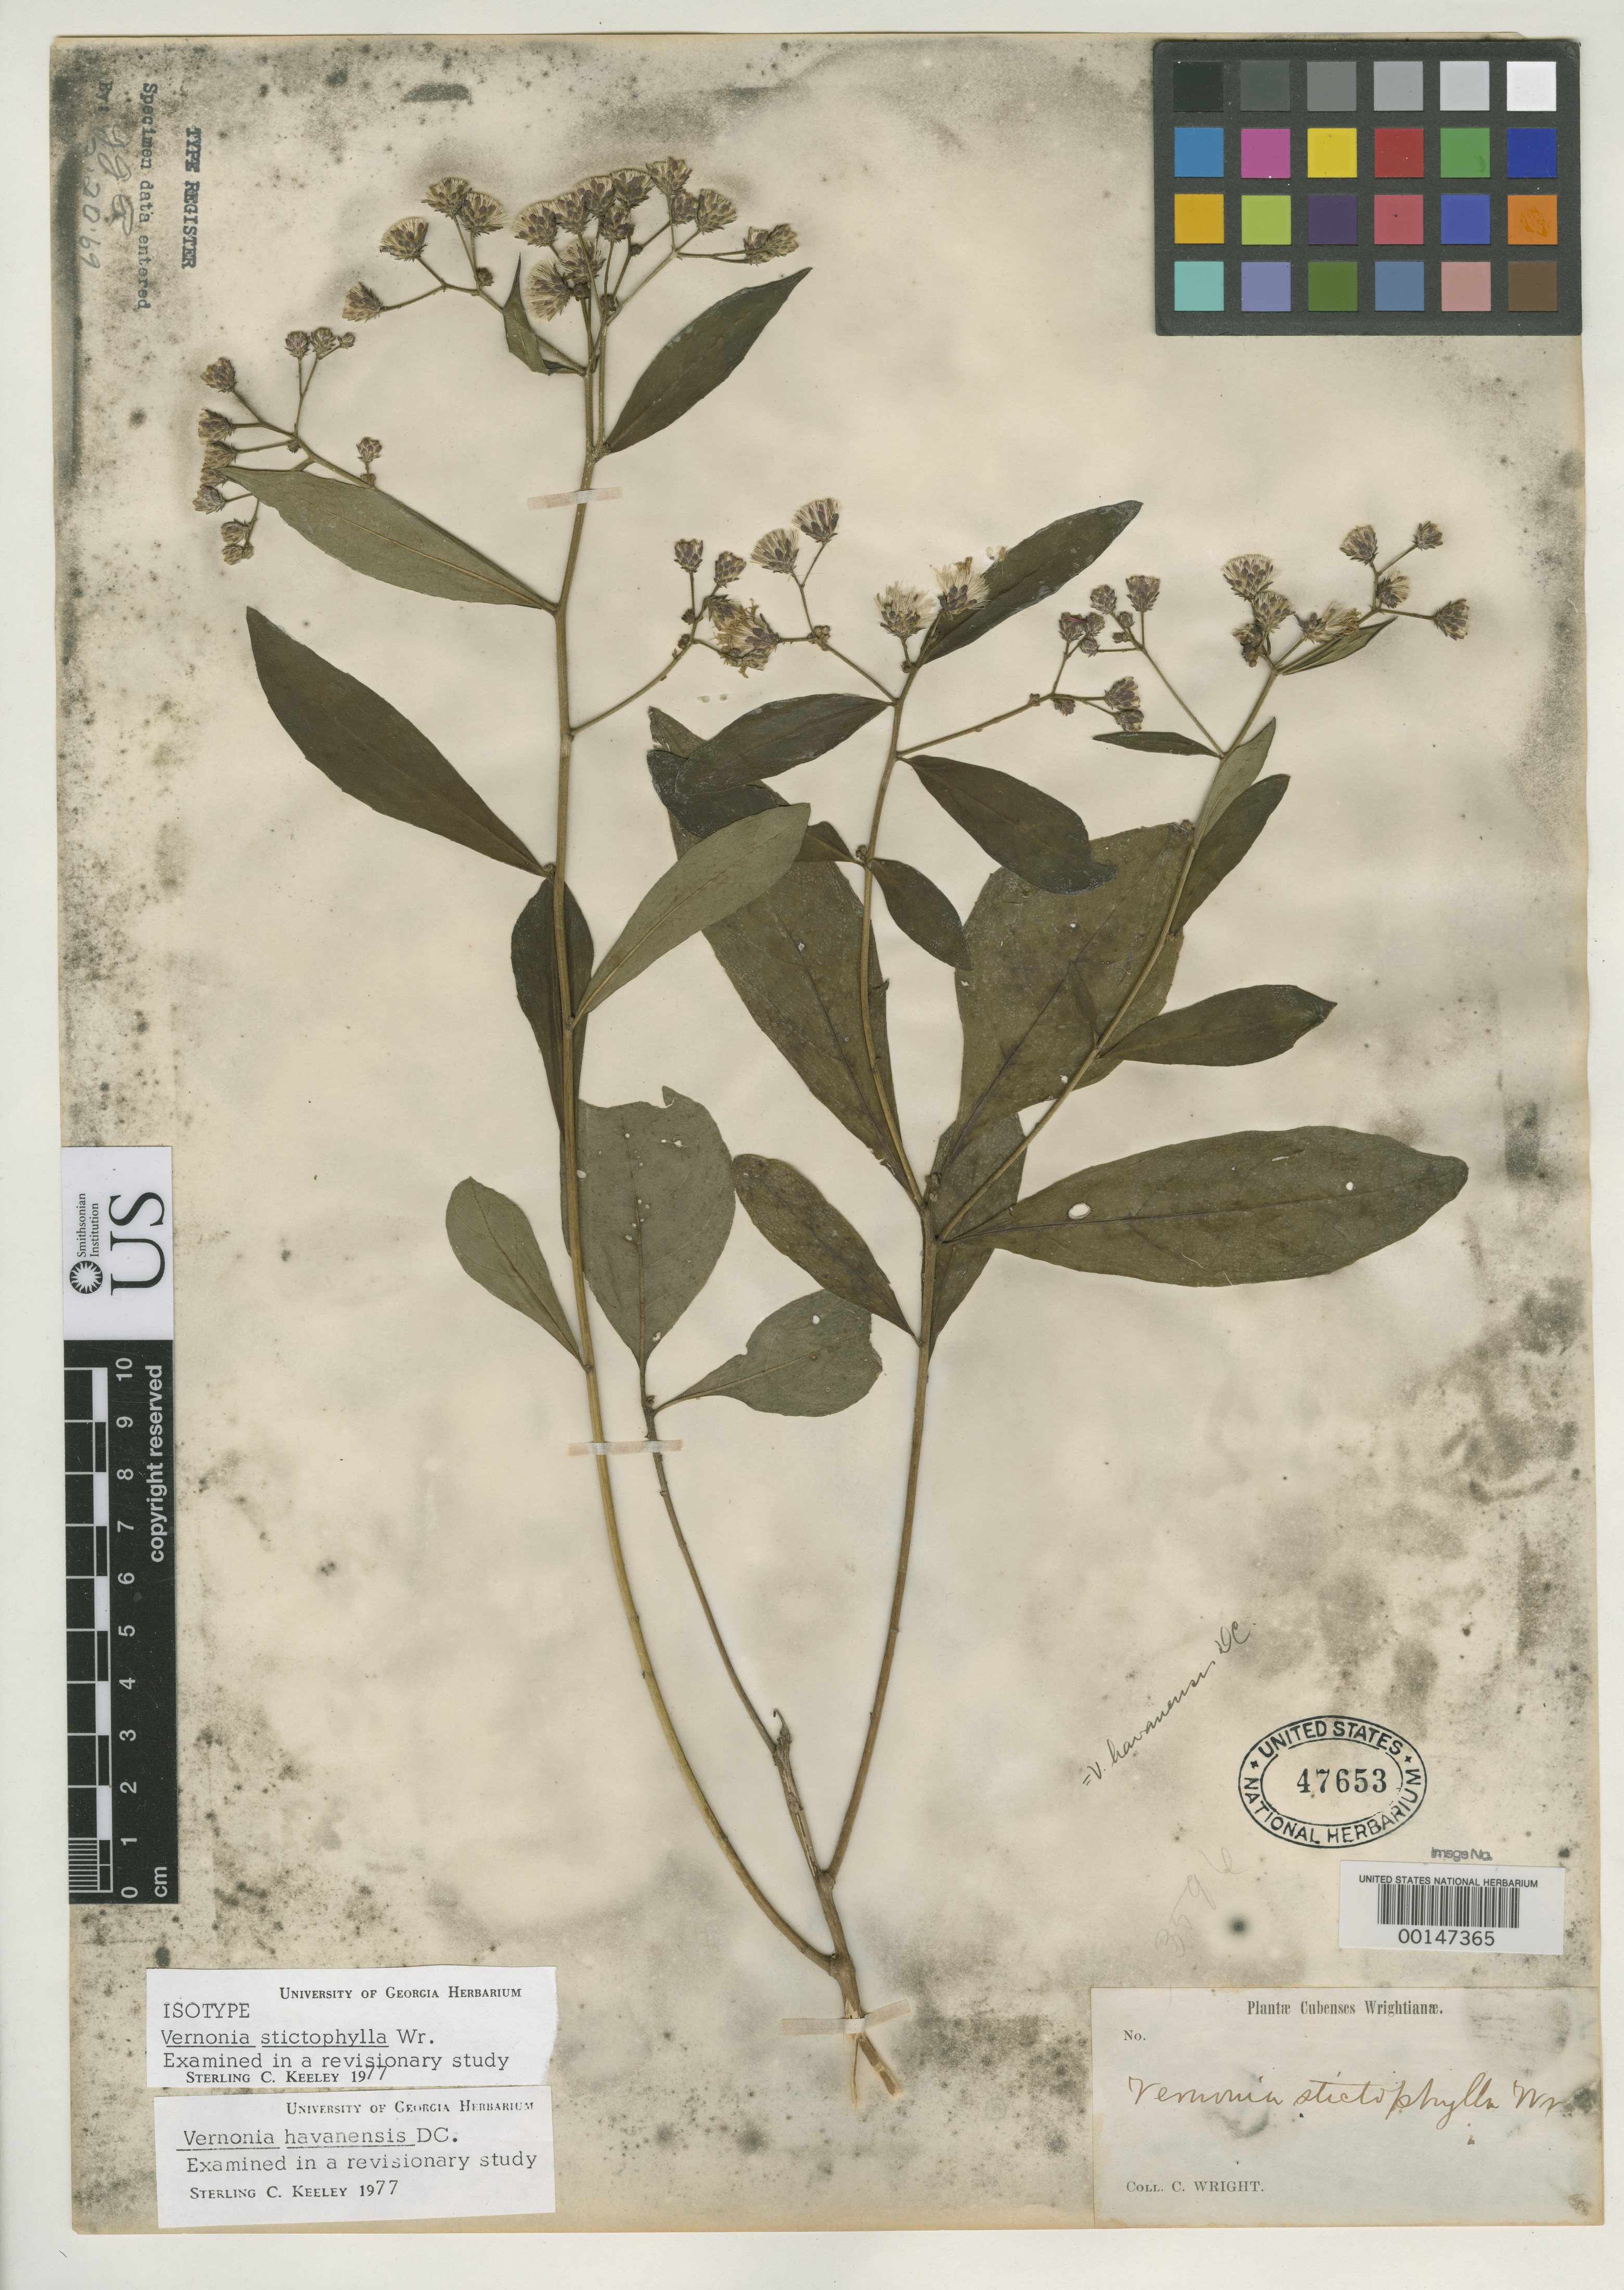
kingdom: Plantae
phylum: Tracheophyta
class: Magnoliopsida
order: Asterales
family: Asteraceae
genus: Vernonia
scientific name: Vernonia stictophylla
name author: C. Wright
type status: Isotype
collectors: C. Wright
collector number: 3596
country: Cuba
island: Greater Antilles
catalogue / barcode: US 47653